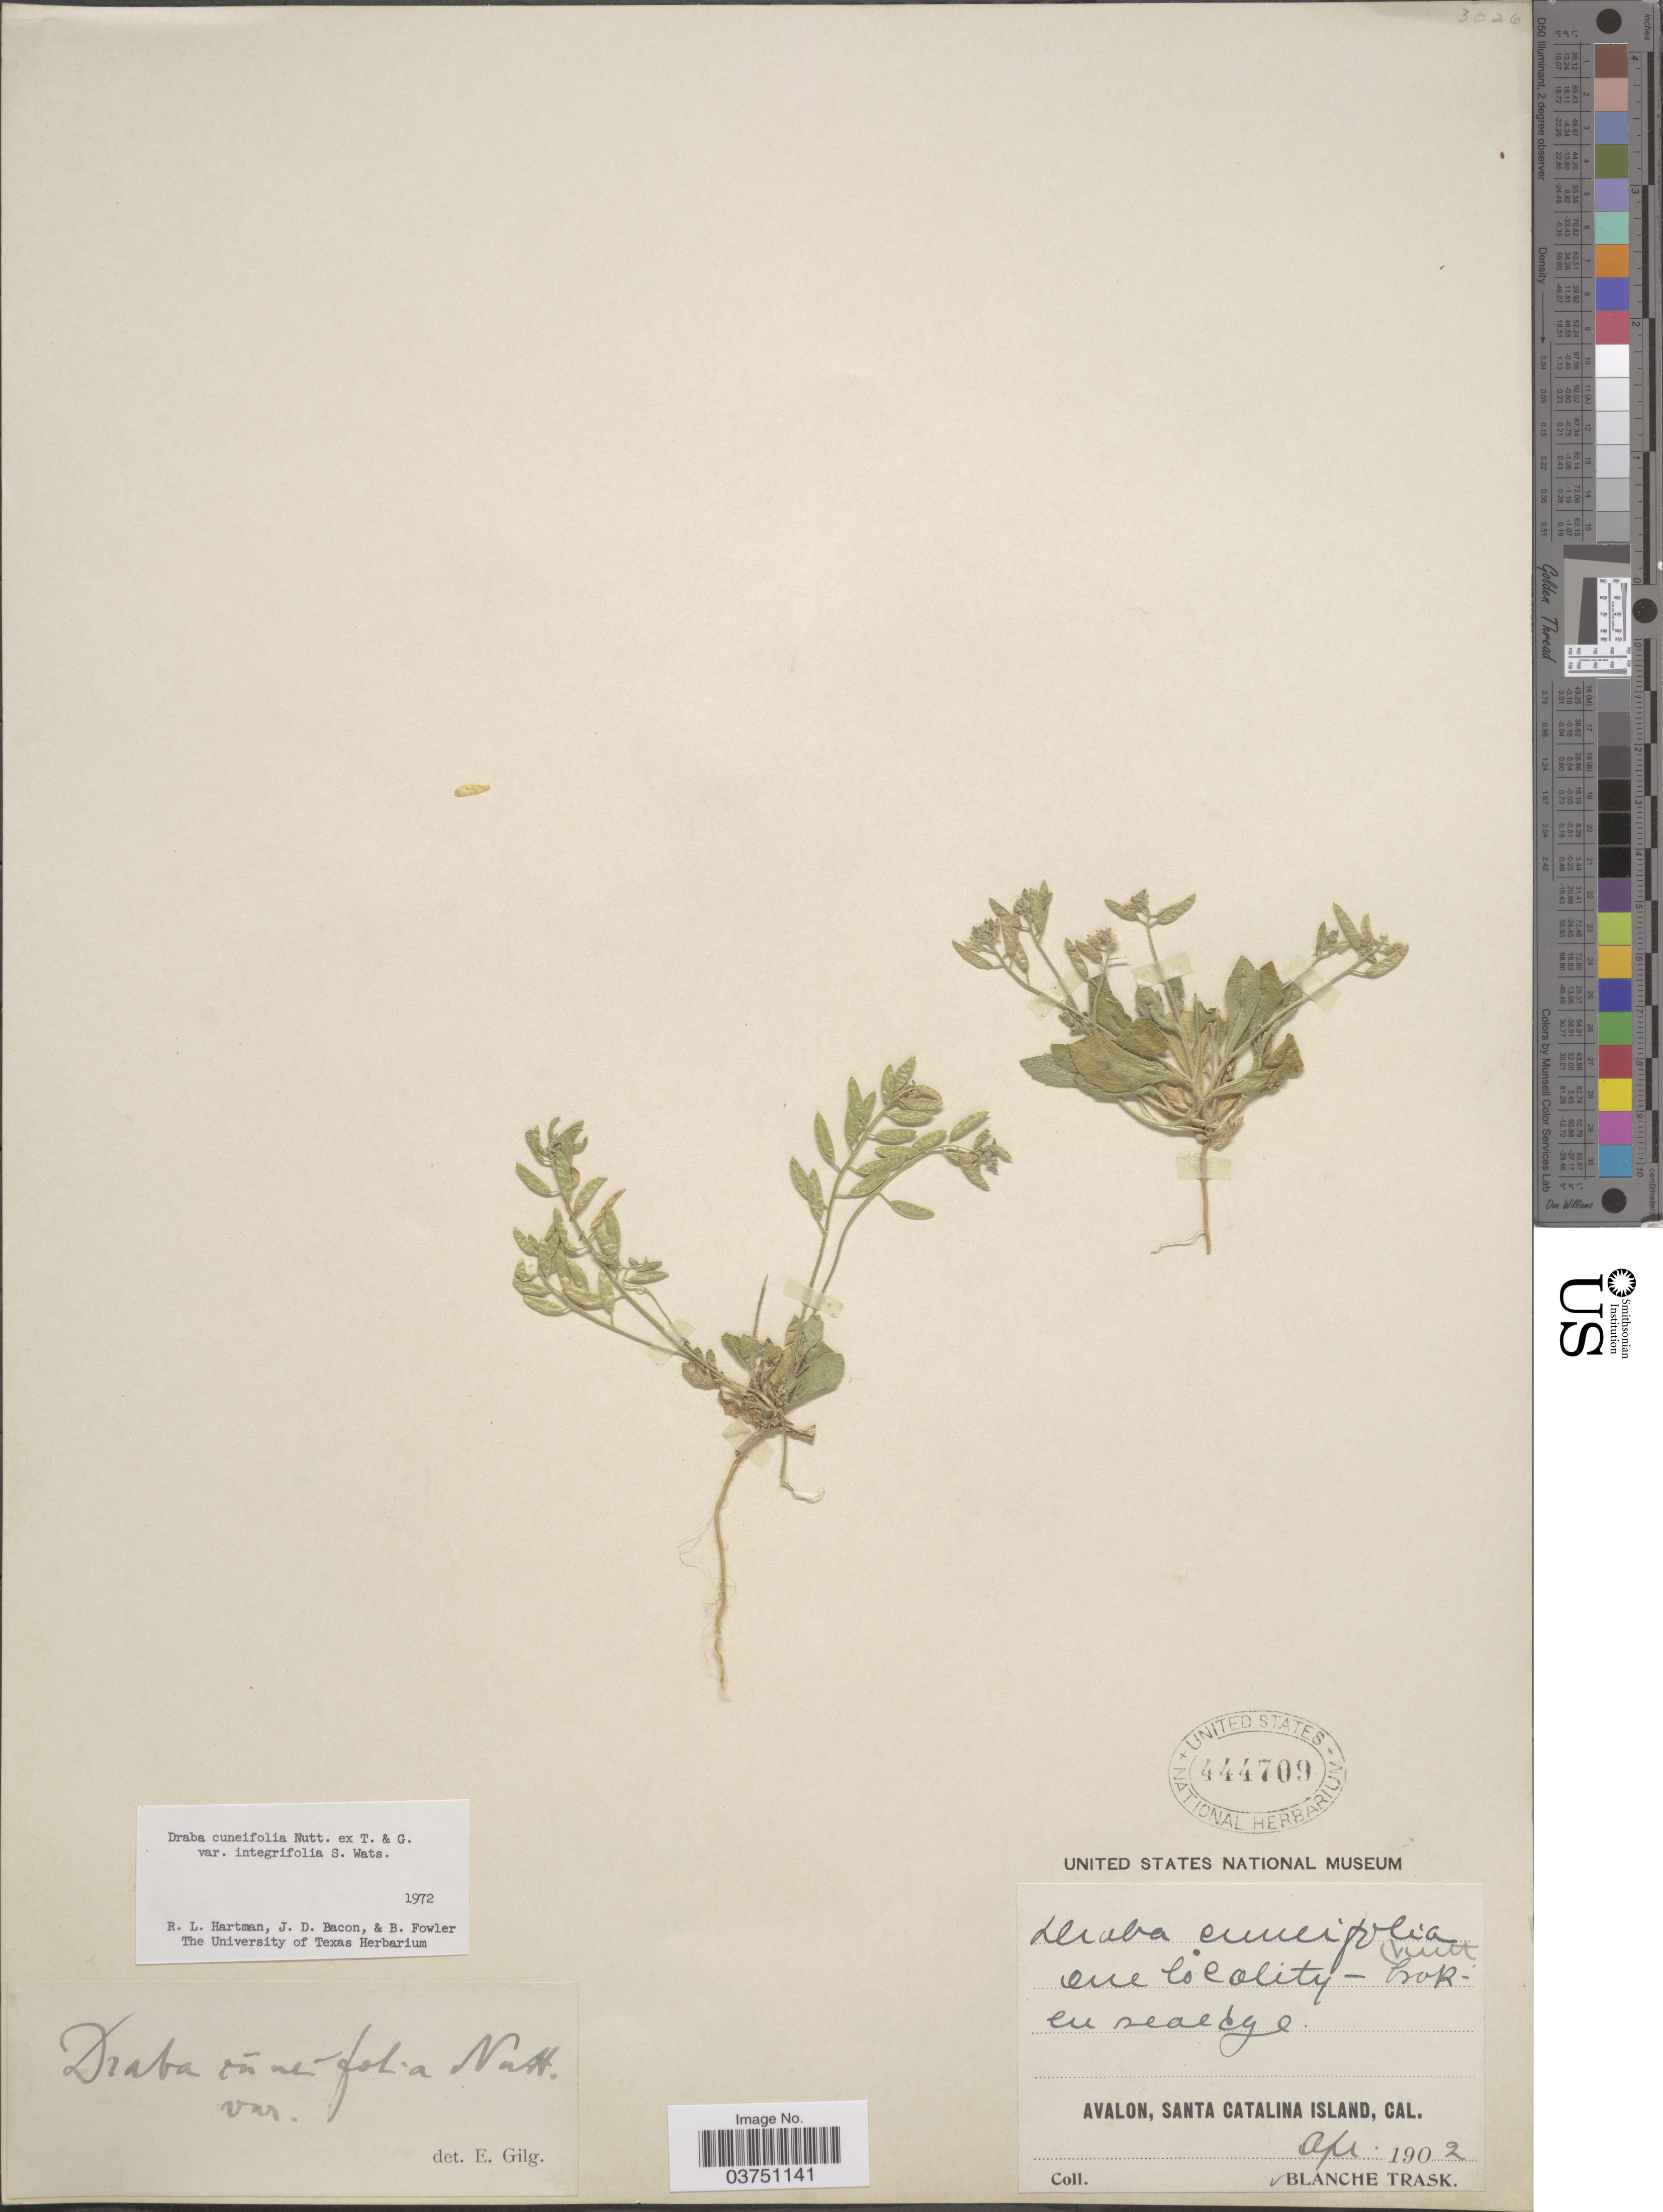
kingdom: Plantae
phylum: Tracheophyta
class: Magnoliopsida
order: Brassicales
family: Brassicaceae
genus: Draba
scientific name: Draba cuneifolia var. integrifolia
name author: S. Watson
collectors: B. Trask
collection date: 1902-04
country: United States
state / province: California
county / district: Los Angeles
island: Santa Catalina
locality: Avalon, Santa Catalina Island.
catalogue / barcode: US 444709